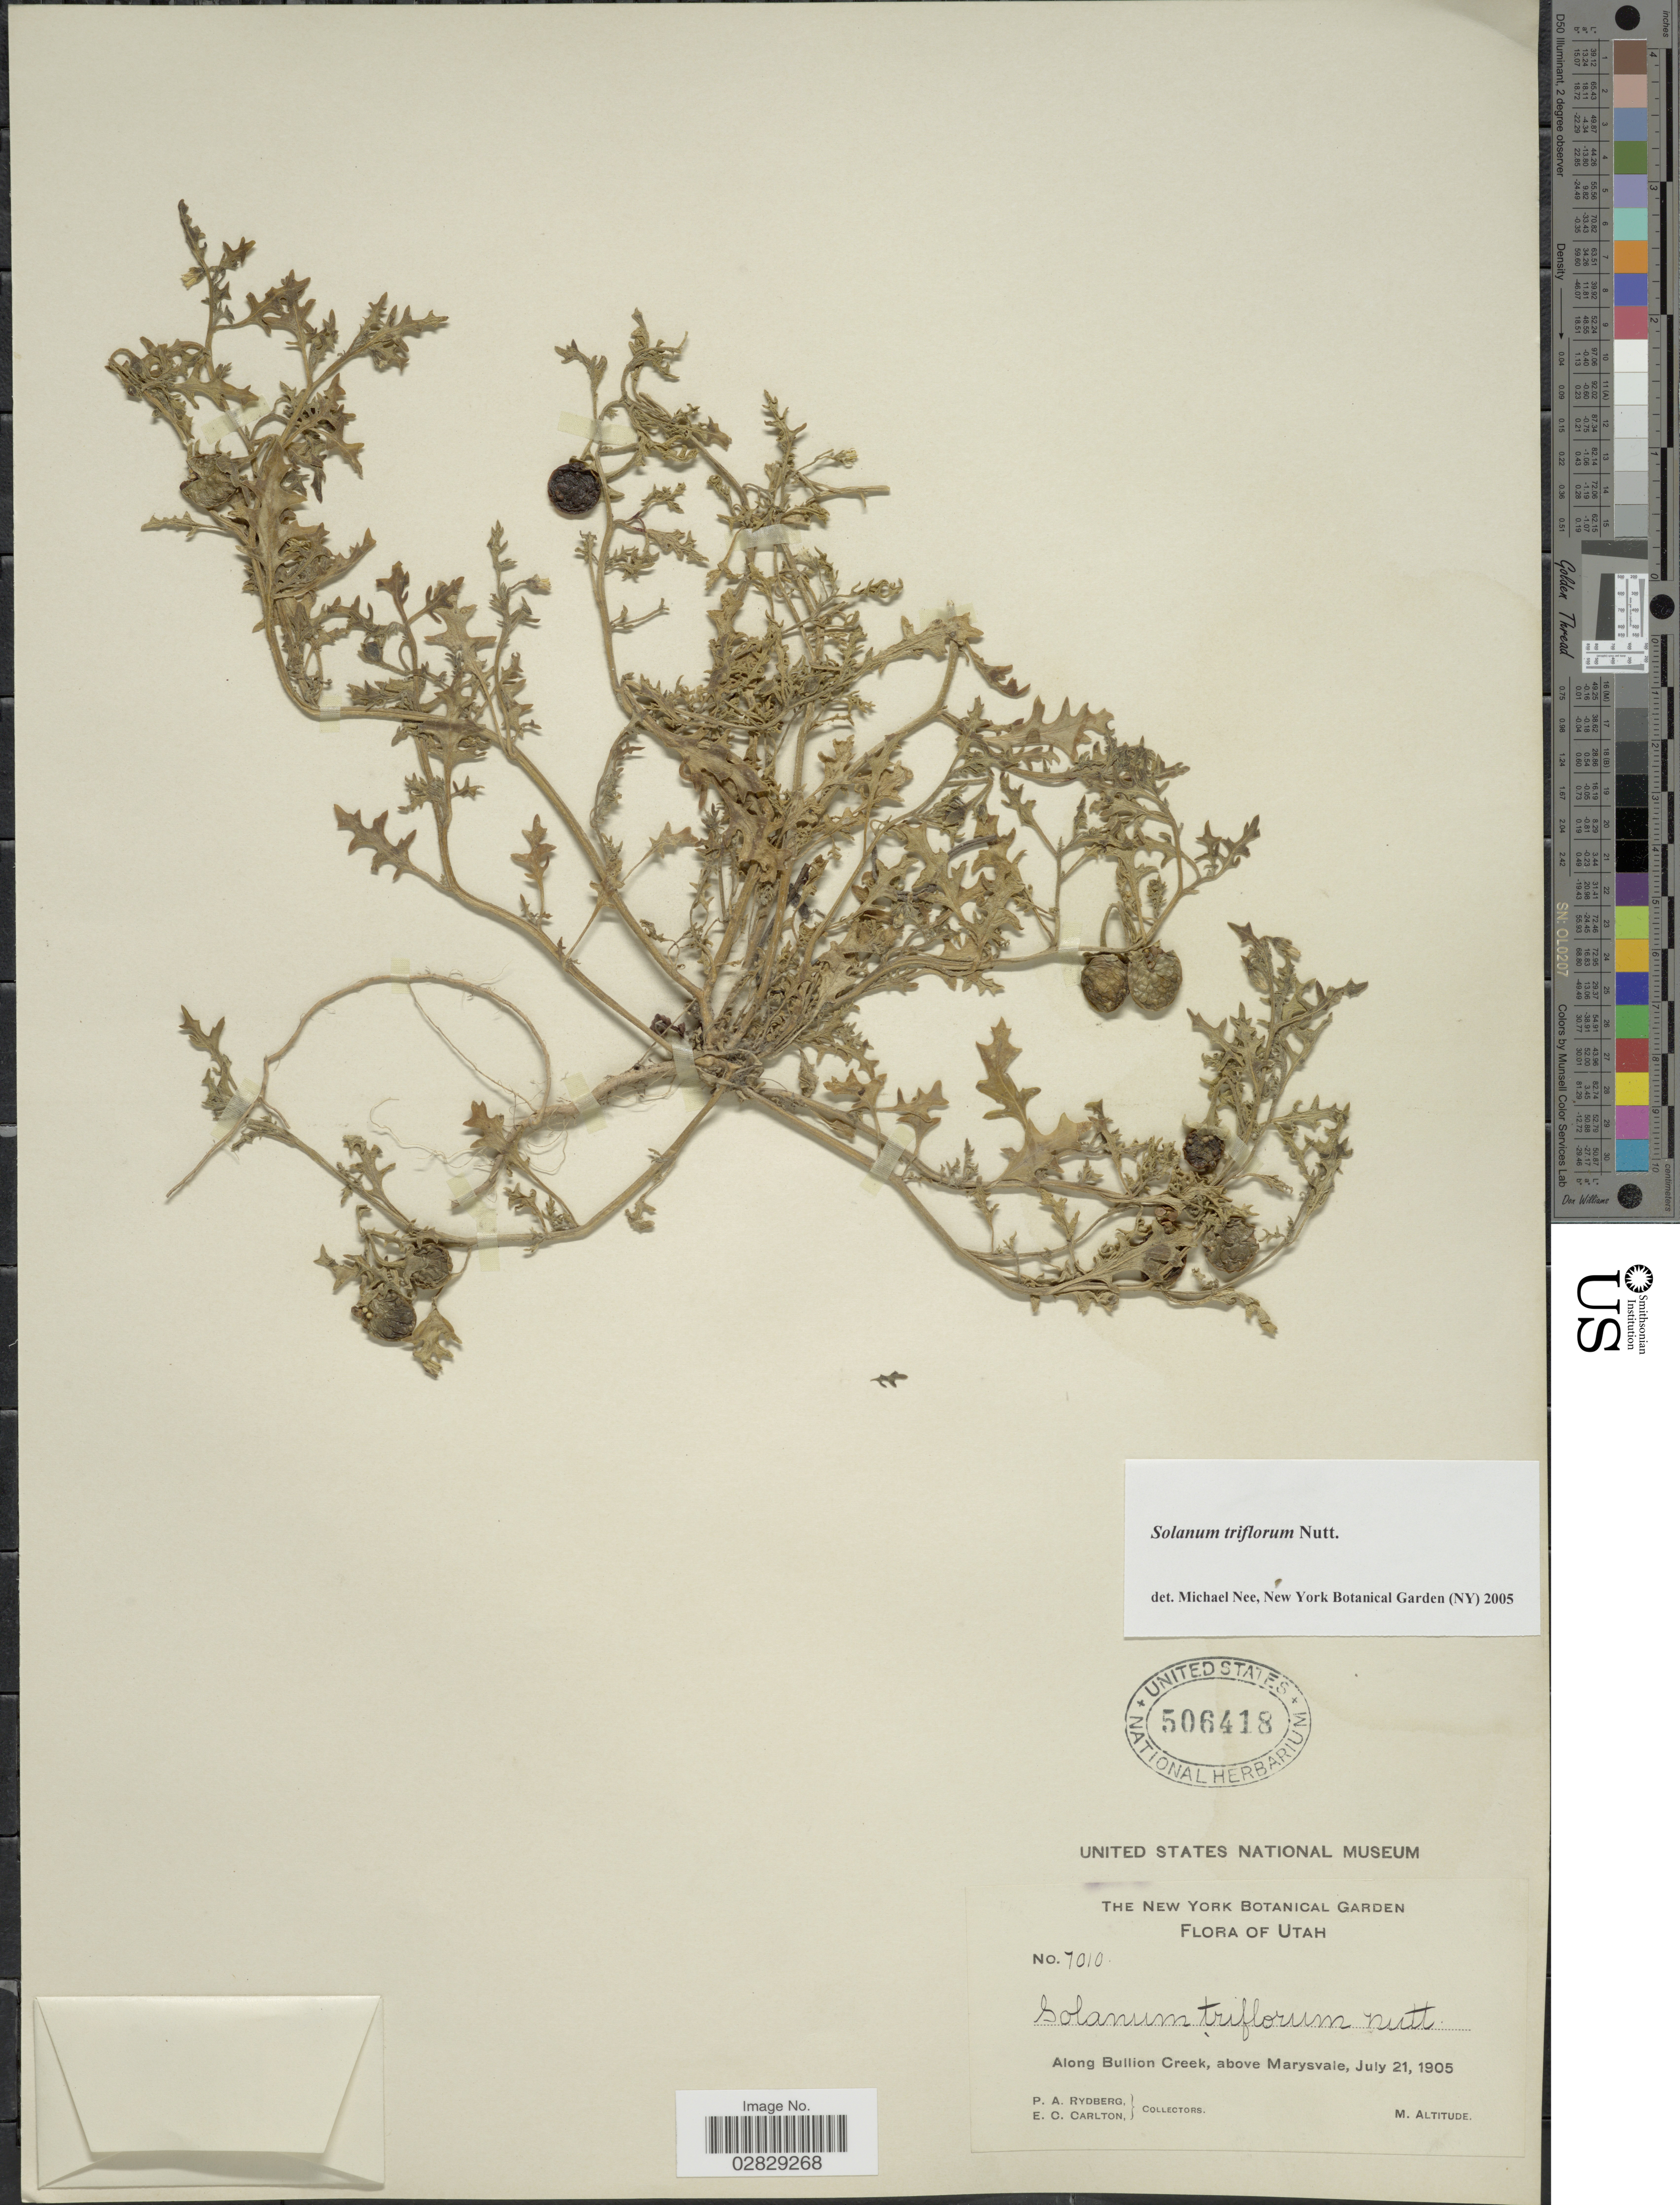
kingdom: Plantae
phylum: Tracheophyta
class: Magnoliopsida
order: Solanales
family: Solanaceae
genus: Solanum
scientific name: Solanum triflorum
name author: Nutt.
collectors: P. A. Rydberg & E. Carlton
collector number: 7010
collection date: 1905-07-21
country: United States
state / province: Utah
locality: Along Bullion Creek, above Marysvale.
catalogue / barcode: US 506418